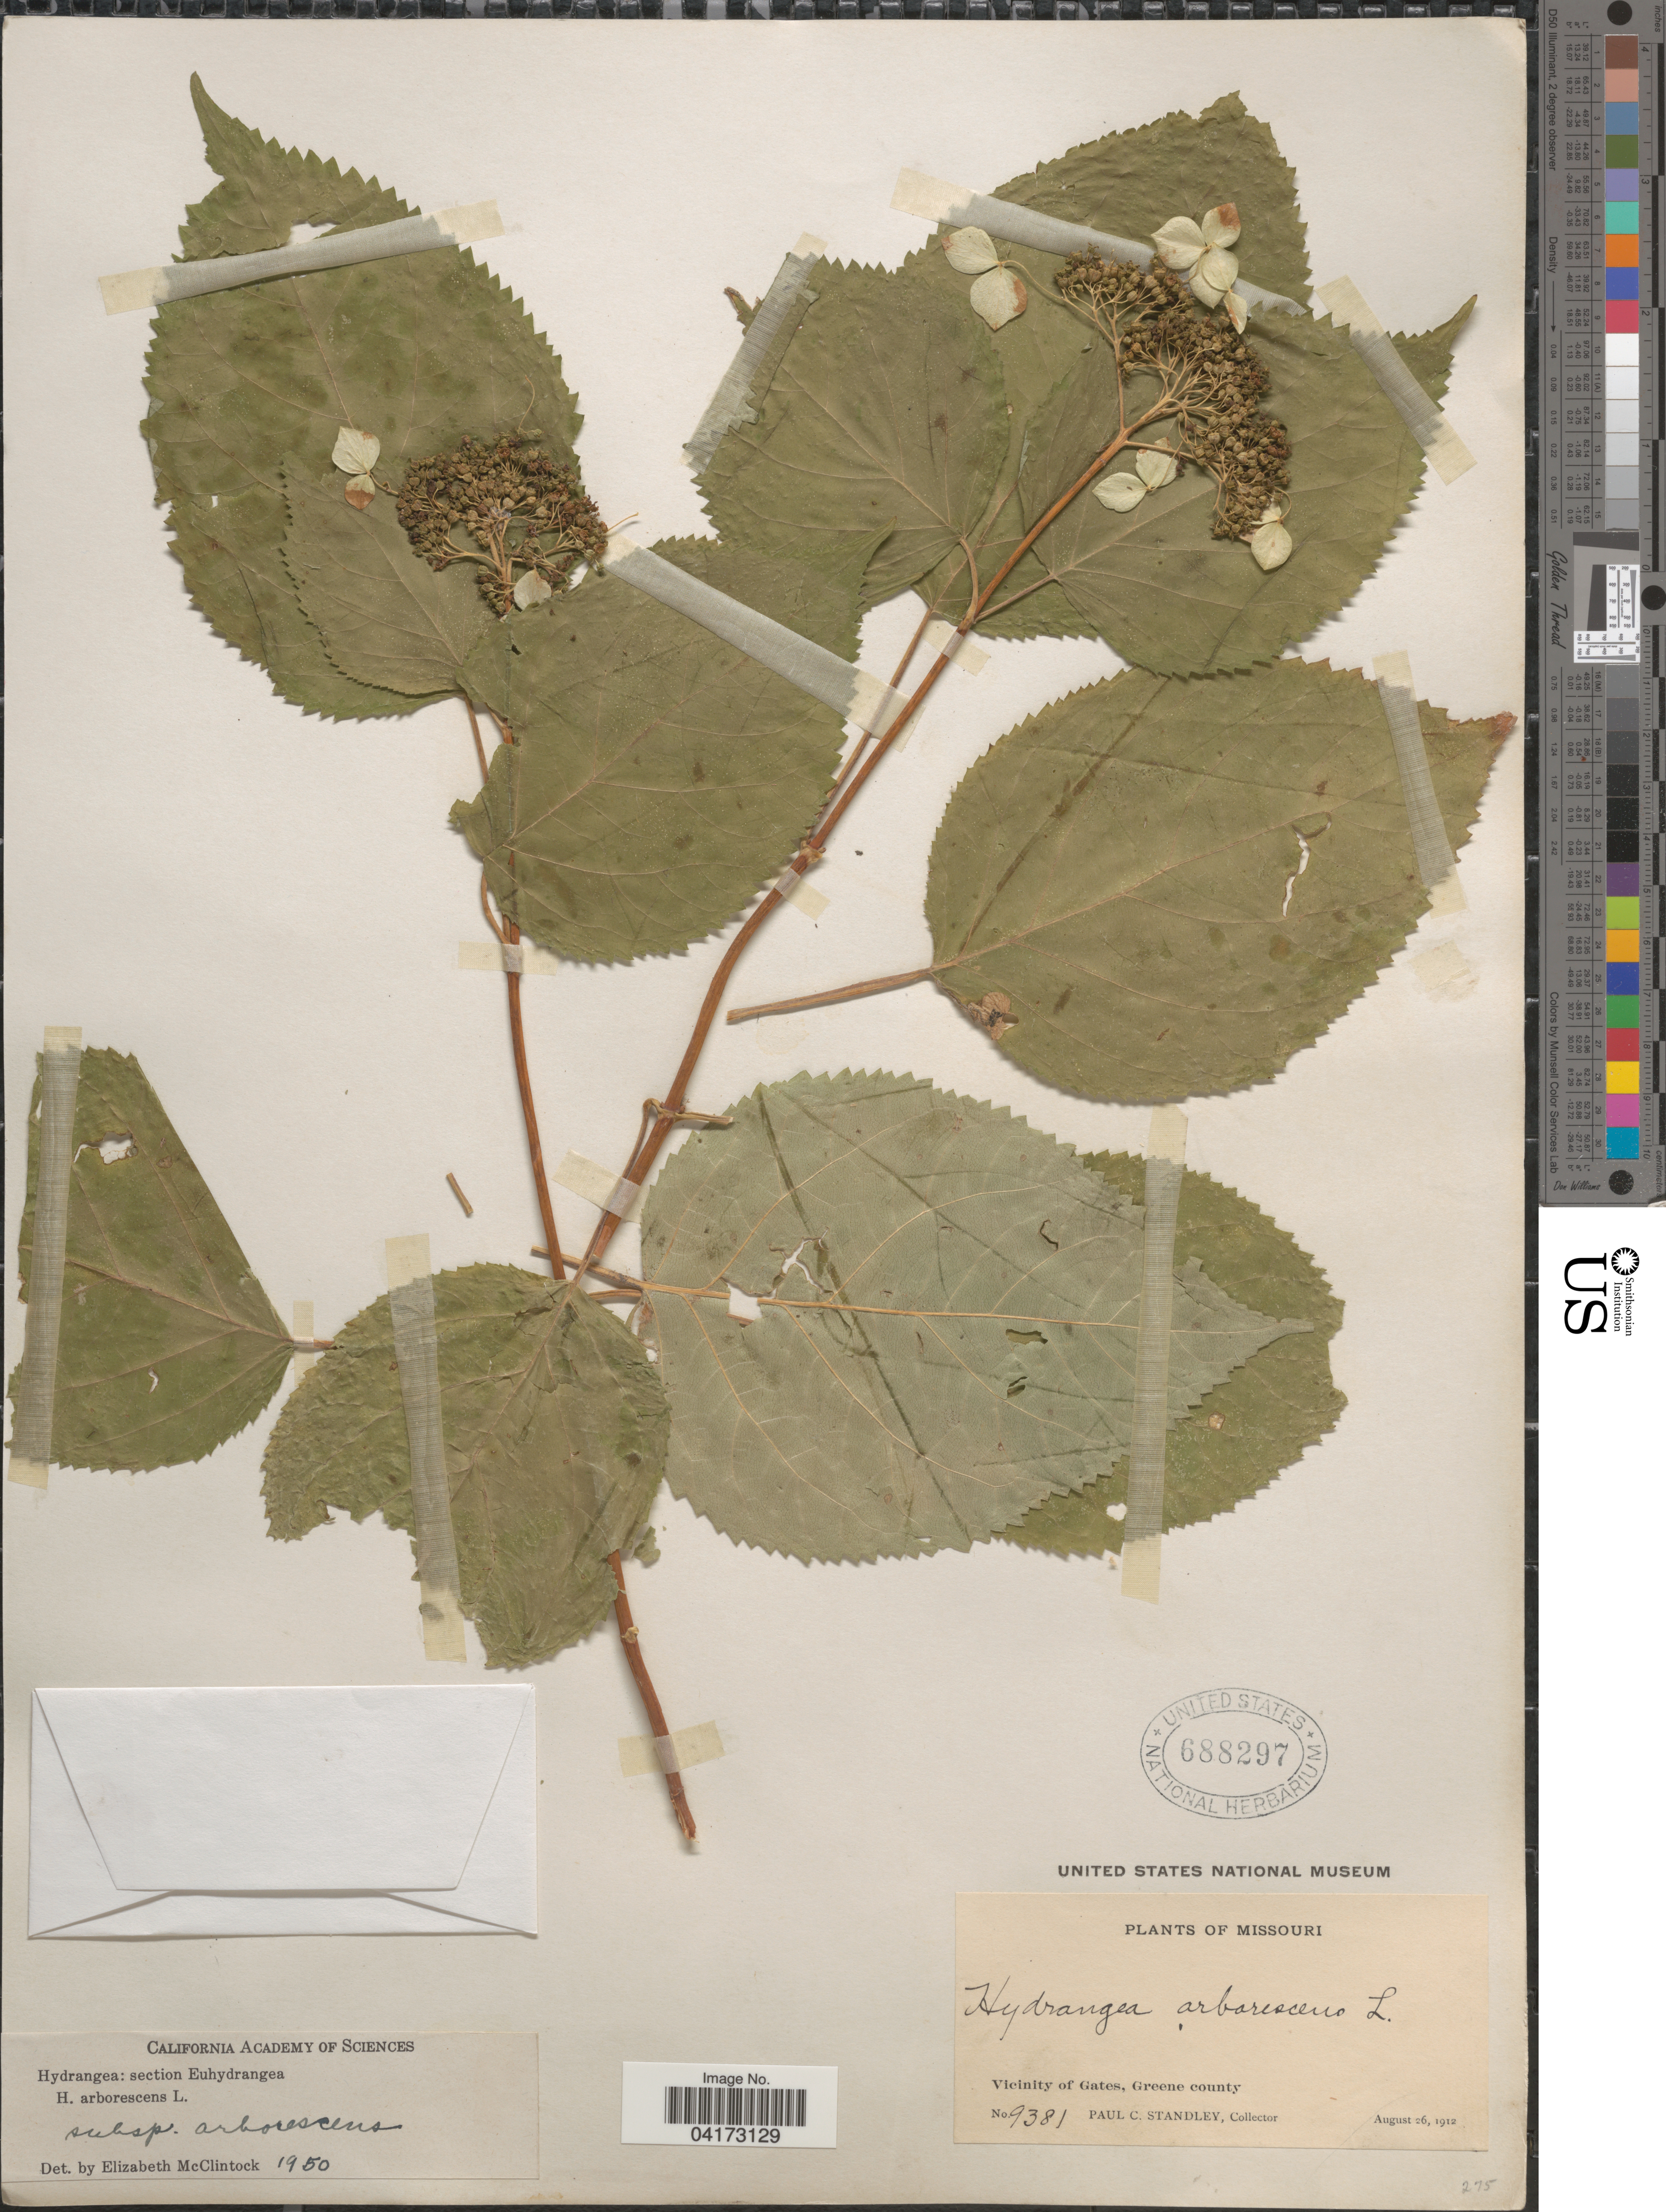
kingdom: Plantae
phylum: Tracheophyta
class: Magnoliopsida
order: Cornales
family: Hydrangeaceae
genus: Hydrangea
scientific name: Hydrangea arborescens subsp. arborescens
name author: L.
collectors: P. C. Standley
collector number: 9381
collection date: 1912-08-26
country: United States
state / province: Missouri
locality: Vicinity of Gates, Greene county.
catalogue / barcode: US 688297